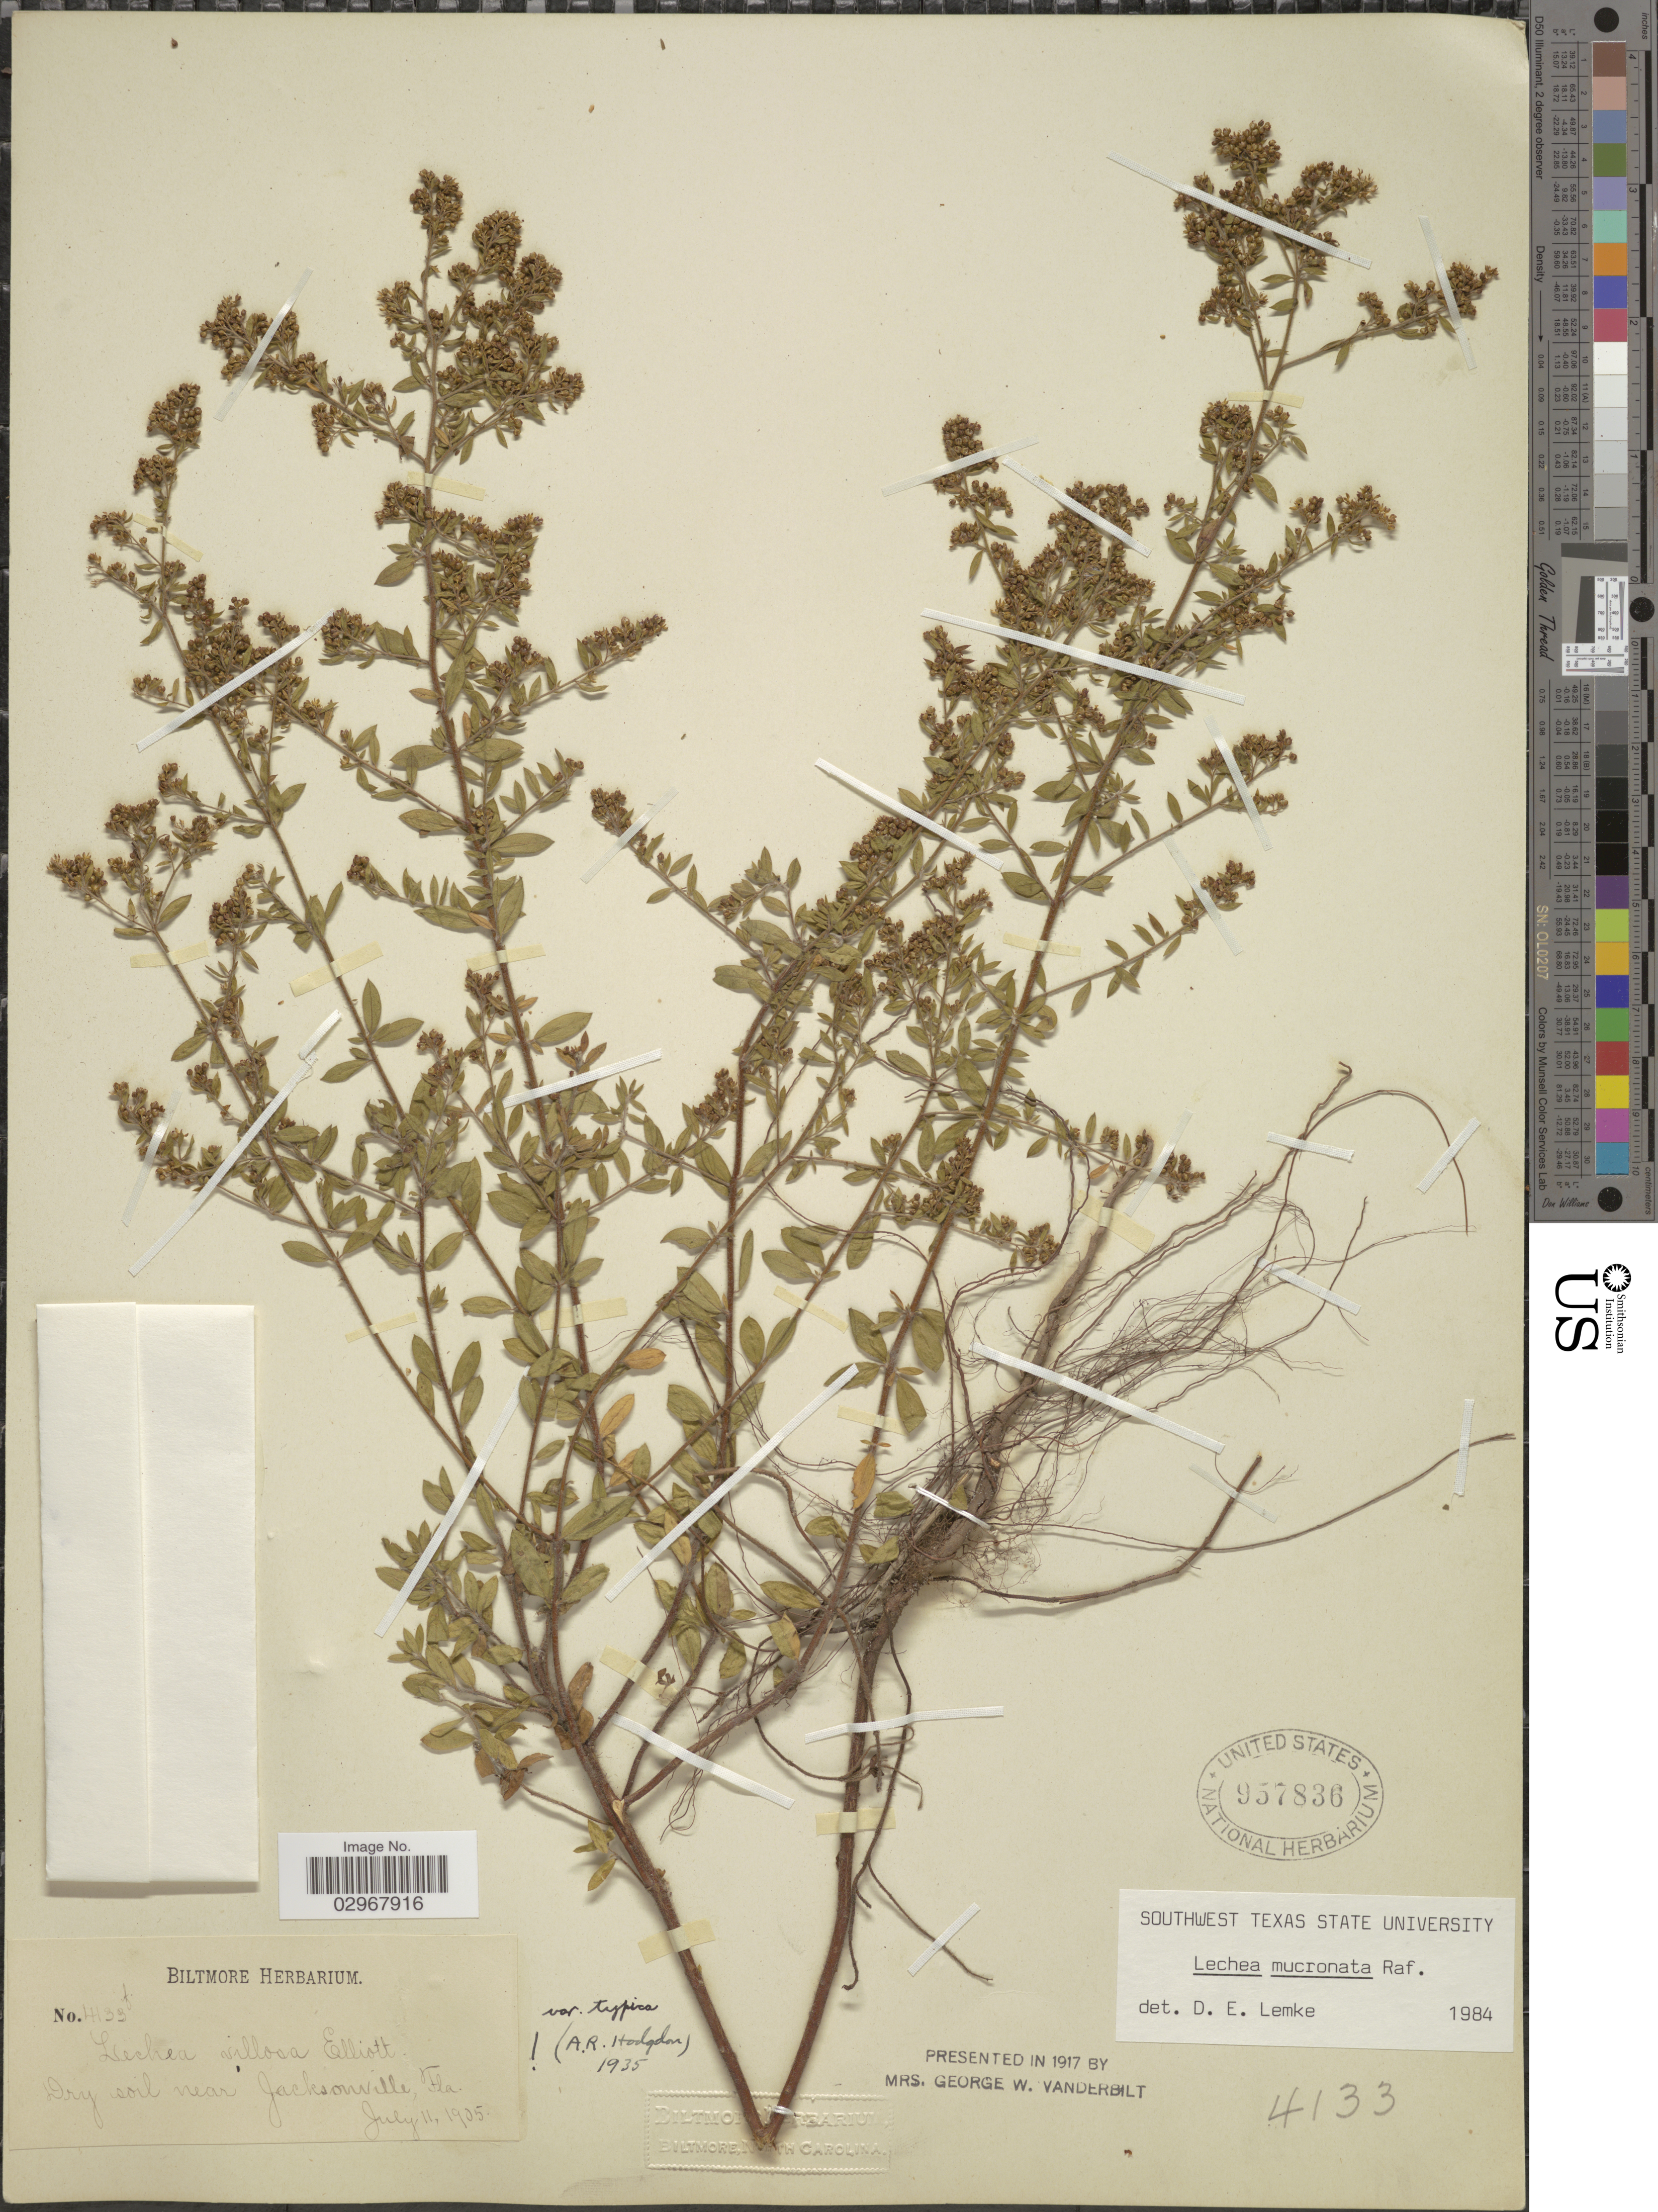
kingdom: Plantae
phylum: Tracheophyta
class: Magnoliopsida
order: Malvales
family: Cistaceae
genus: Lechea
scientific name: Lechea mucronata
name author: Raf.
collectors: ex herb. Biltmore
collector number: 4133f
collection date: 1905-07-11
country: United States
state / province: Florida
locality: Dry soil near Jacksonville.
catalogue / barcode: US 957836